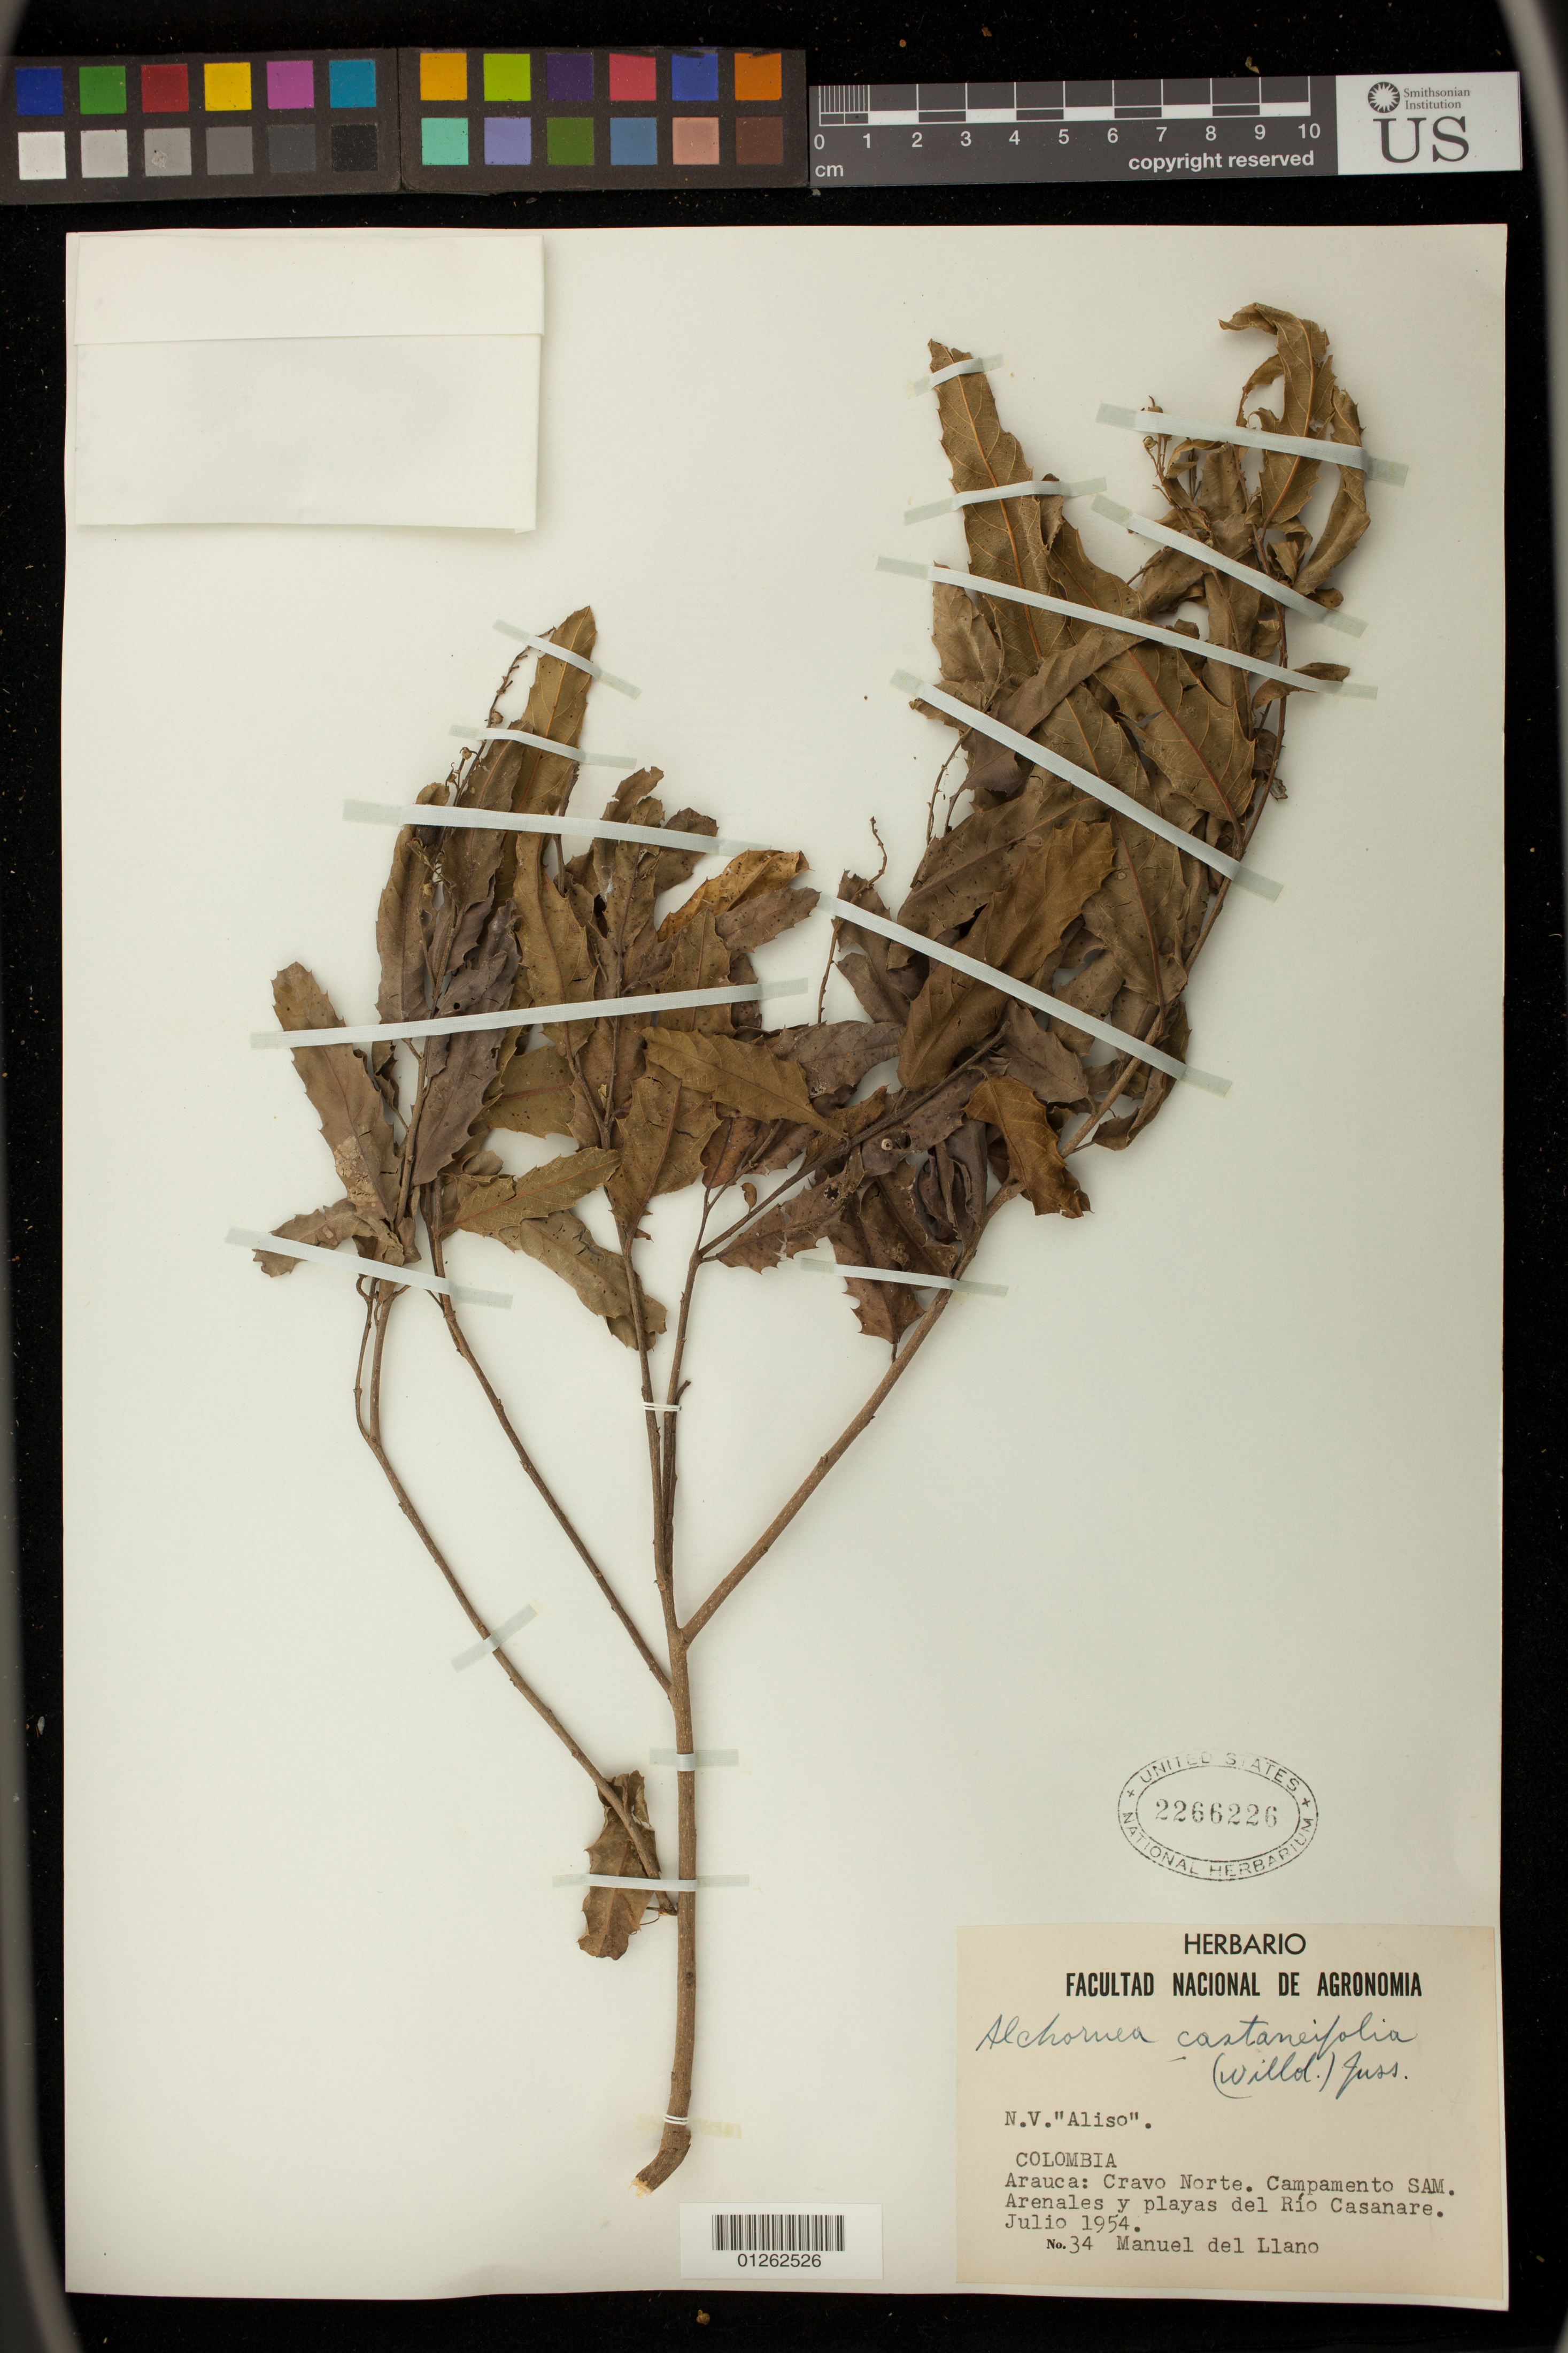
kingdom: Plantae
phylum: Tracheophyta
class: Magnoliopsida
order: Malpighiales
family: Euphorbiaceae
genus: Alchornea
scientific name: Alchornea castaneifolia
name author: (Willd.) A. Juss.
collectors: M. Llano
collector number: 34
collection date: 1954-07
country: Colombia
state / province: Arauca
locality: Cravo Norte. Campament SAM. Arenales y playas del Rio Casanare.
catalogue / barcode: US 2266226